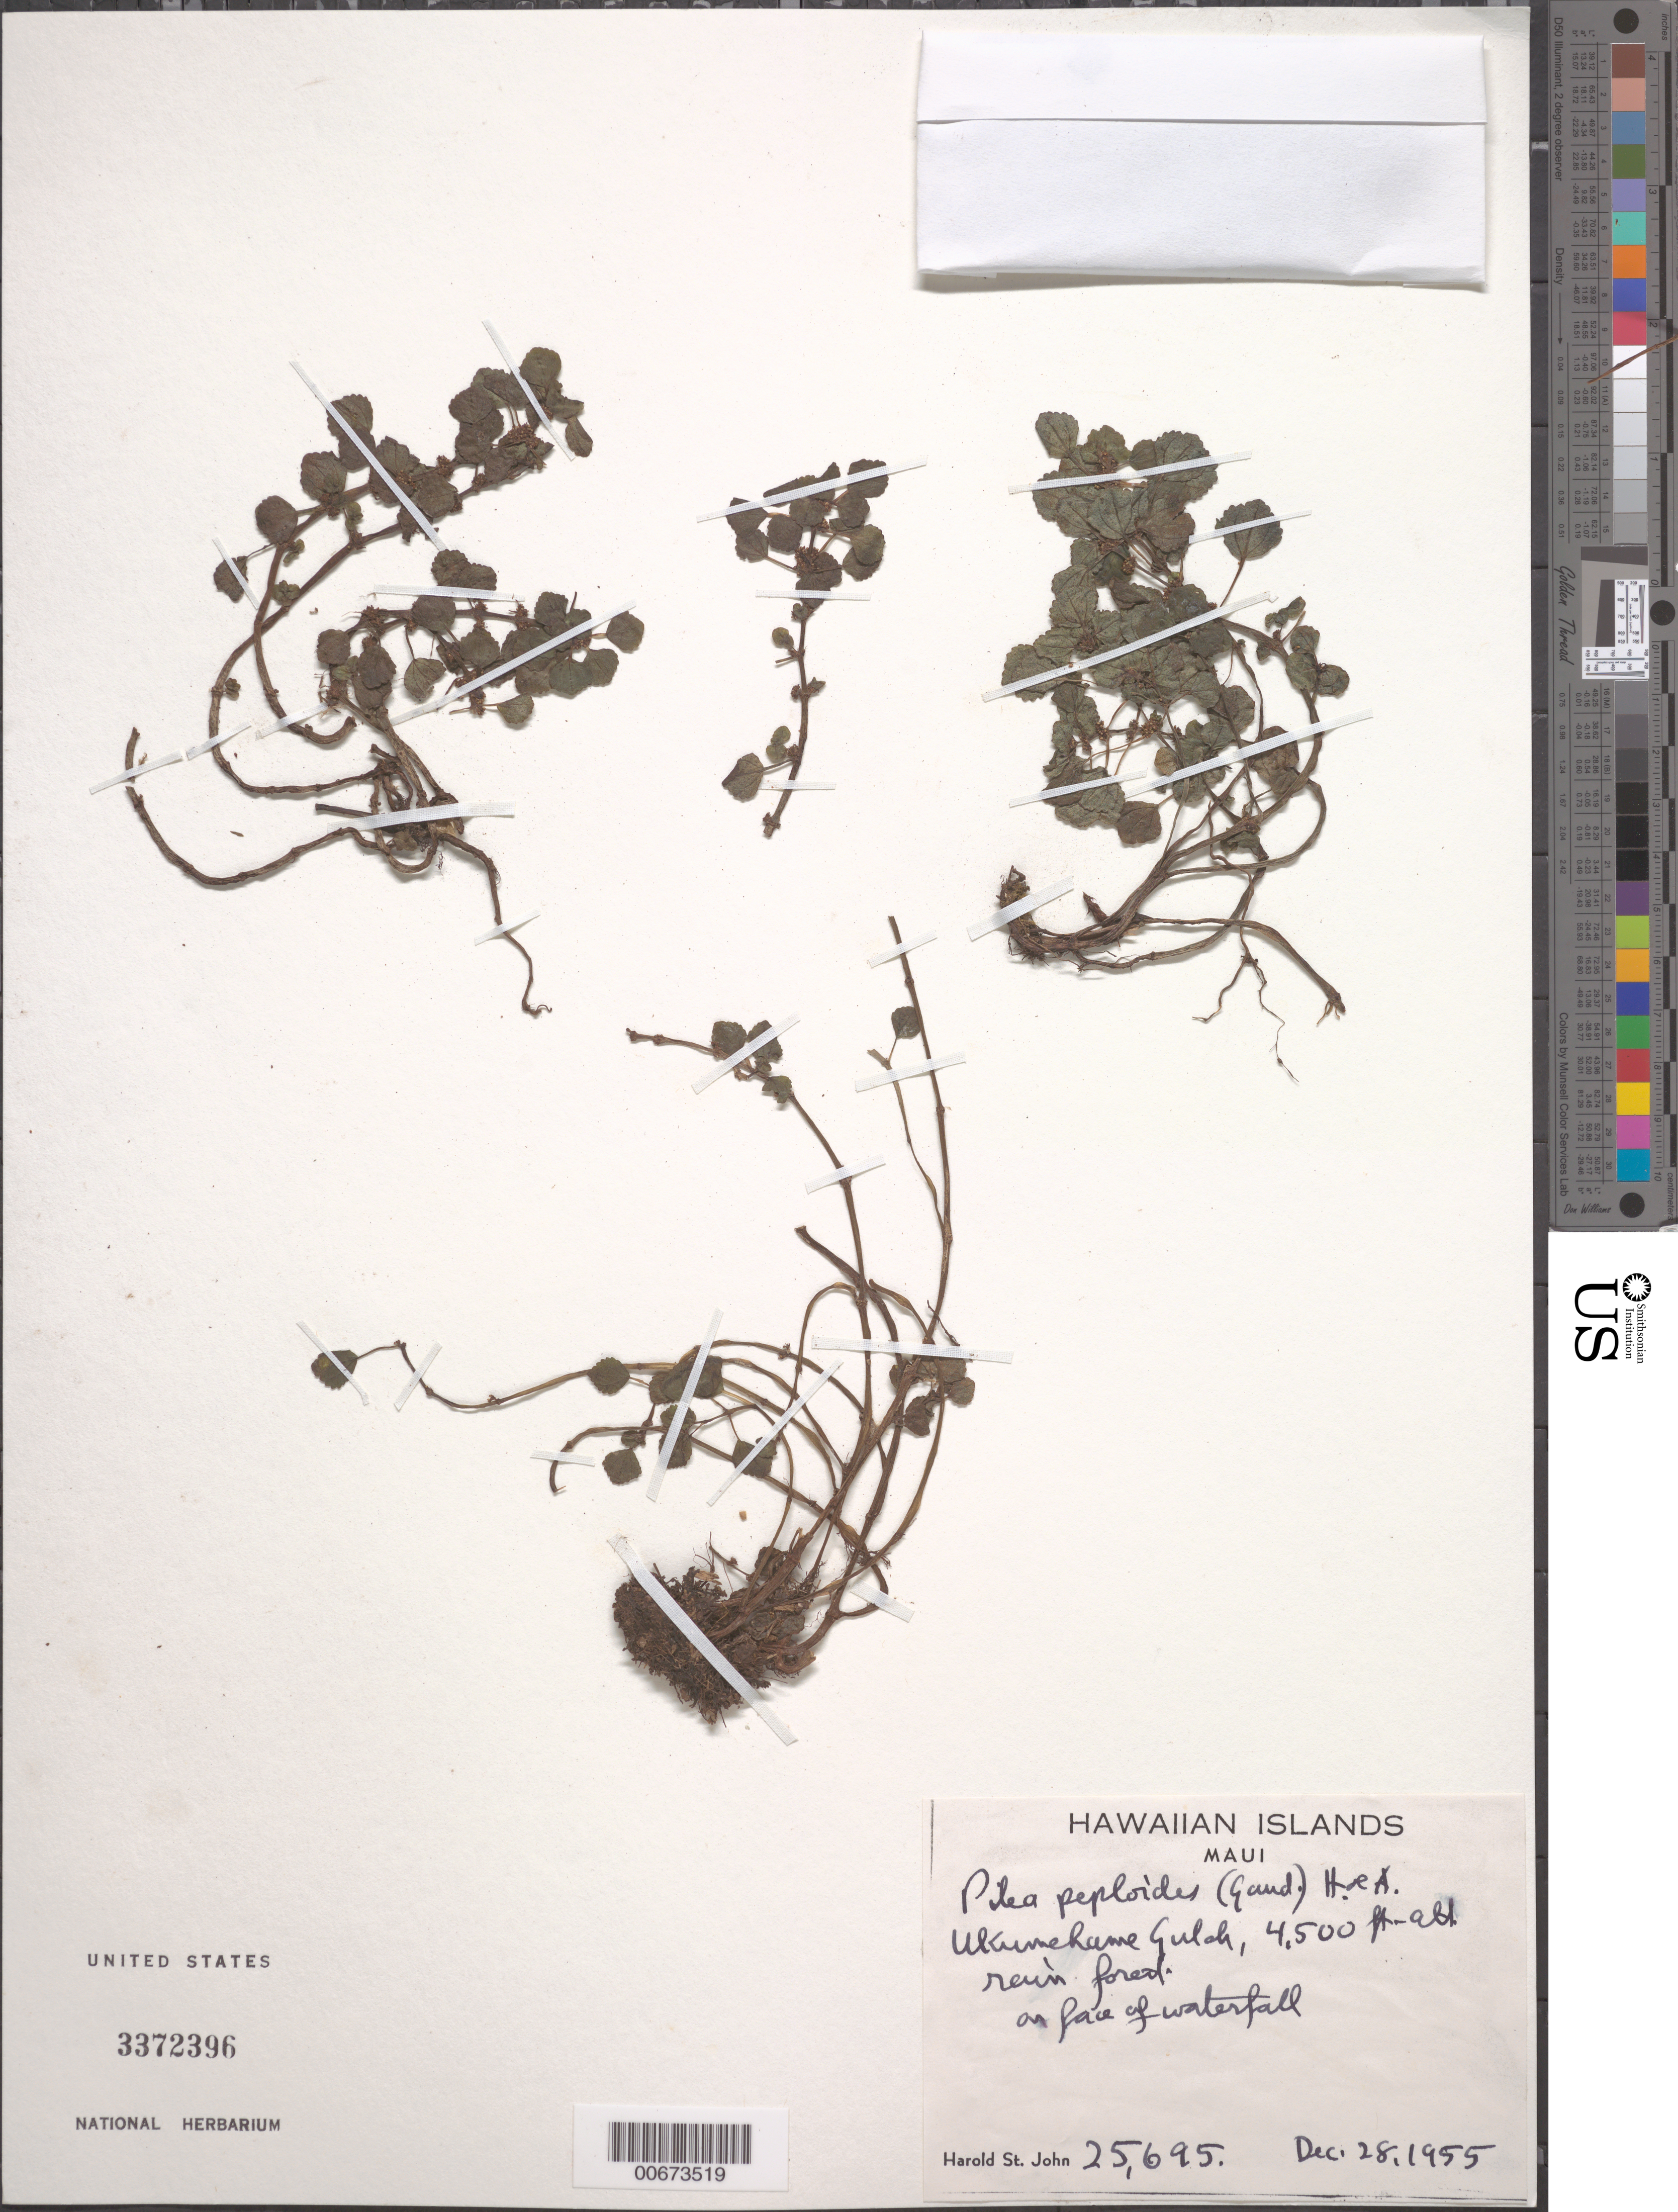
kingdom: Plantae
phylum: Tracheophyta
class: Magnoliopsida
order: Rosales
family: Urticaceae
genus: Pilea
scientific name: Pilea peploides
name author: (Gaudich.) Hook. & Arn.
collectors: H. St. John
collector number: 25695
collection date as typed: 28 Dec 1955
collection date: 1955-12-28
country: United States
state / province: Hawaii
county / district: Maui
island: Maui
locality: Ukumehame Gulch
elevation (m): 1372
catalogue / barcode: US 3372396